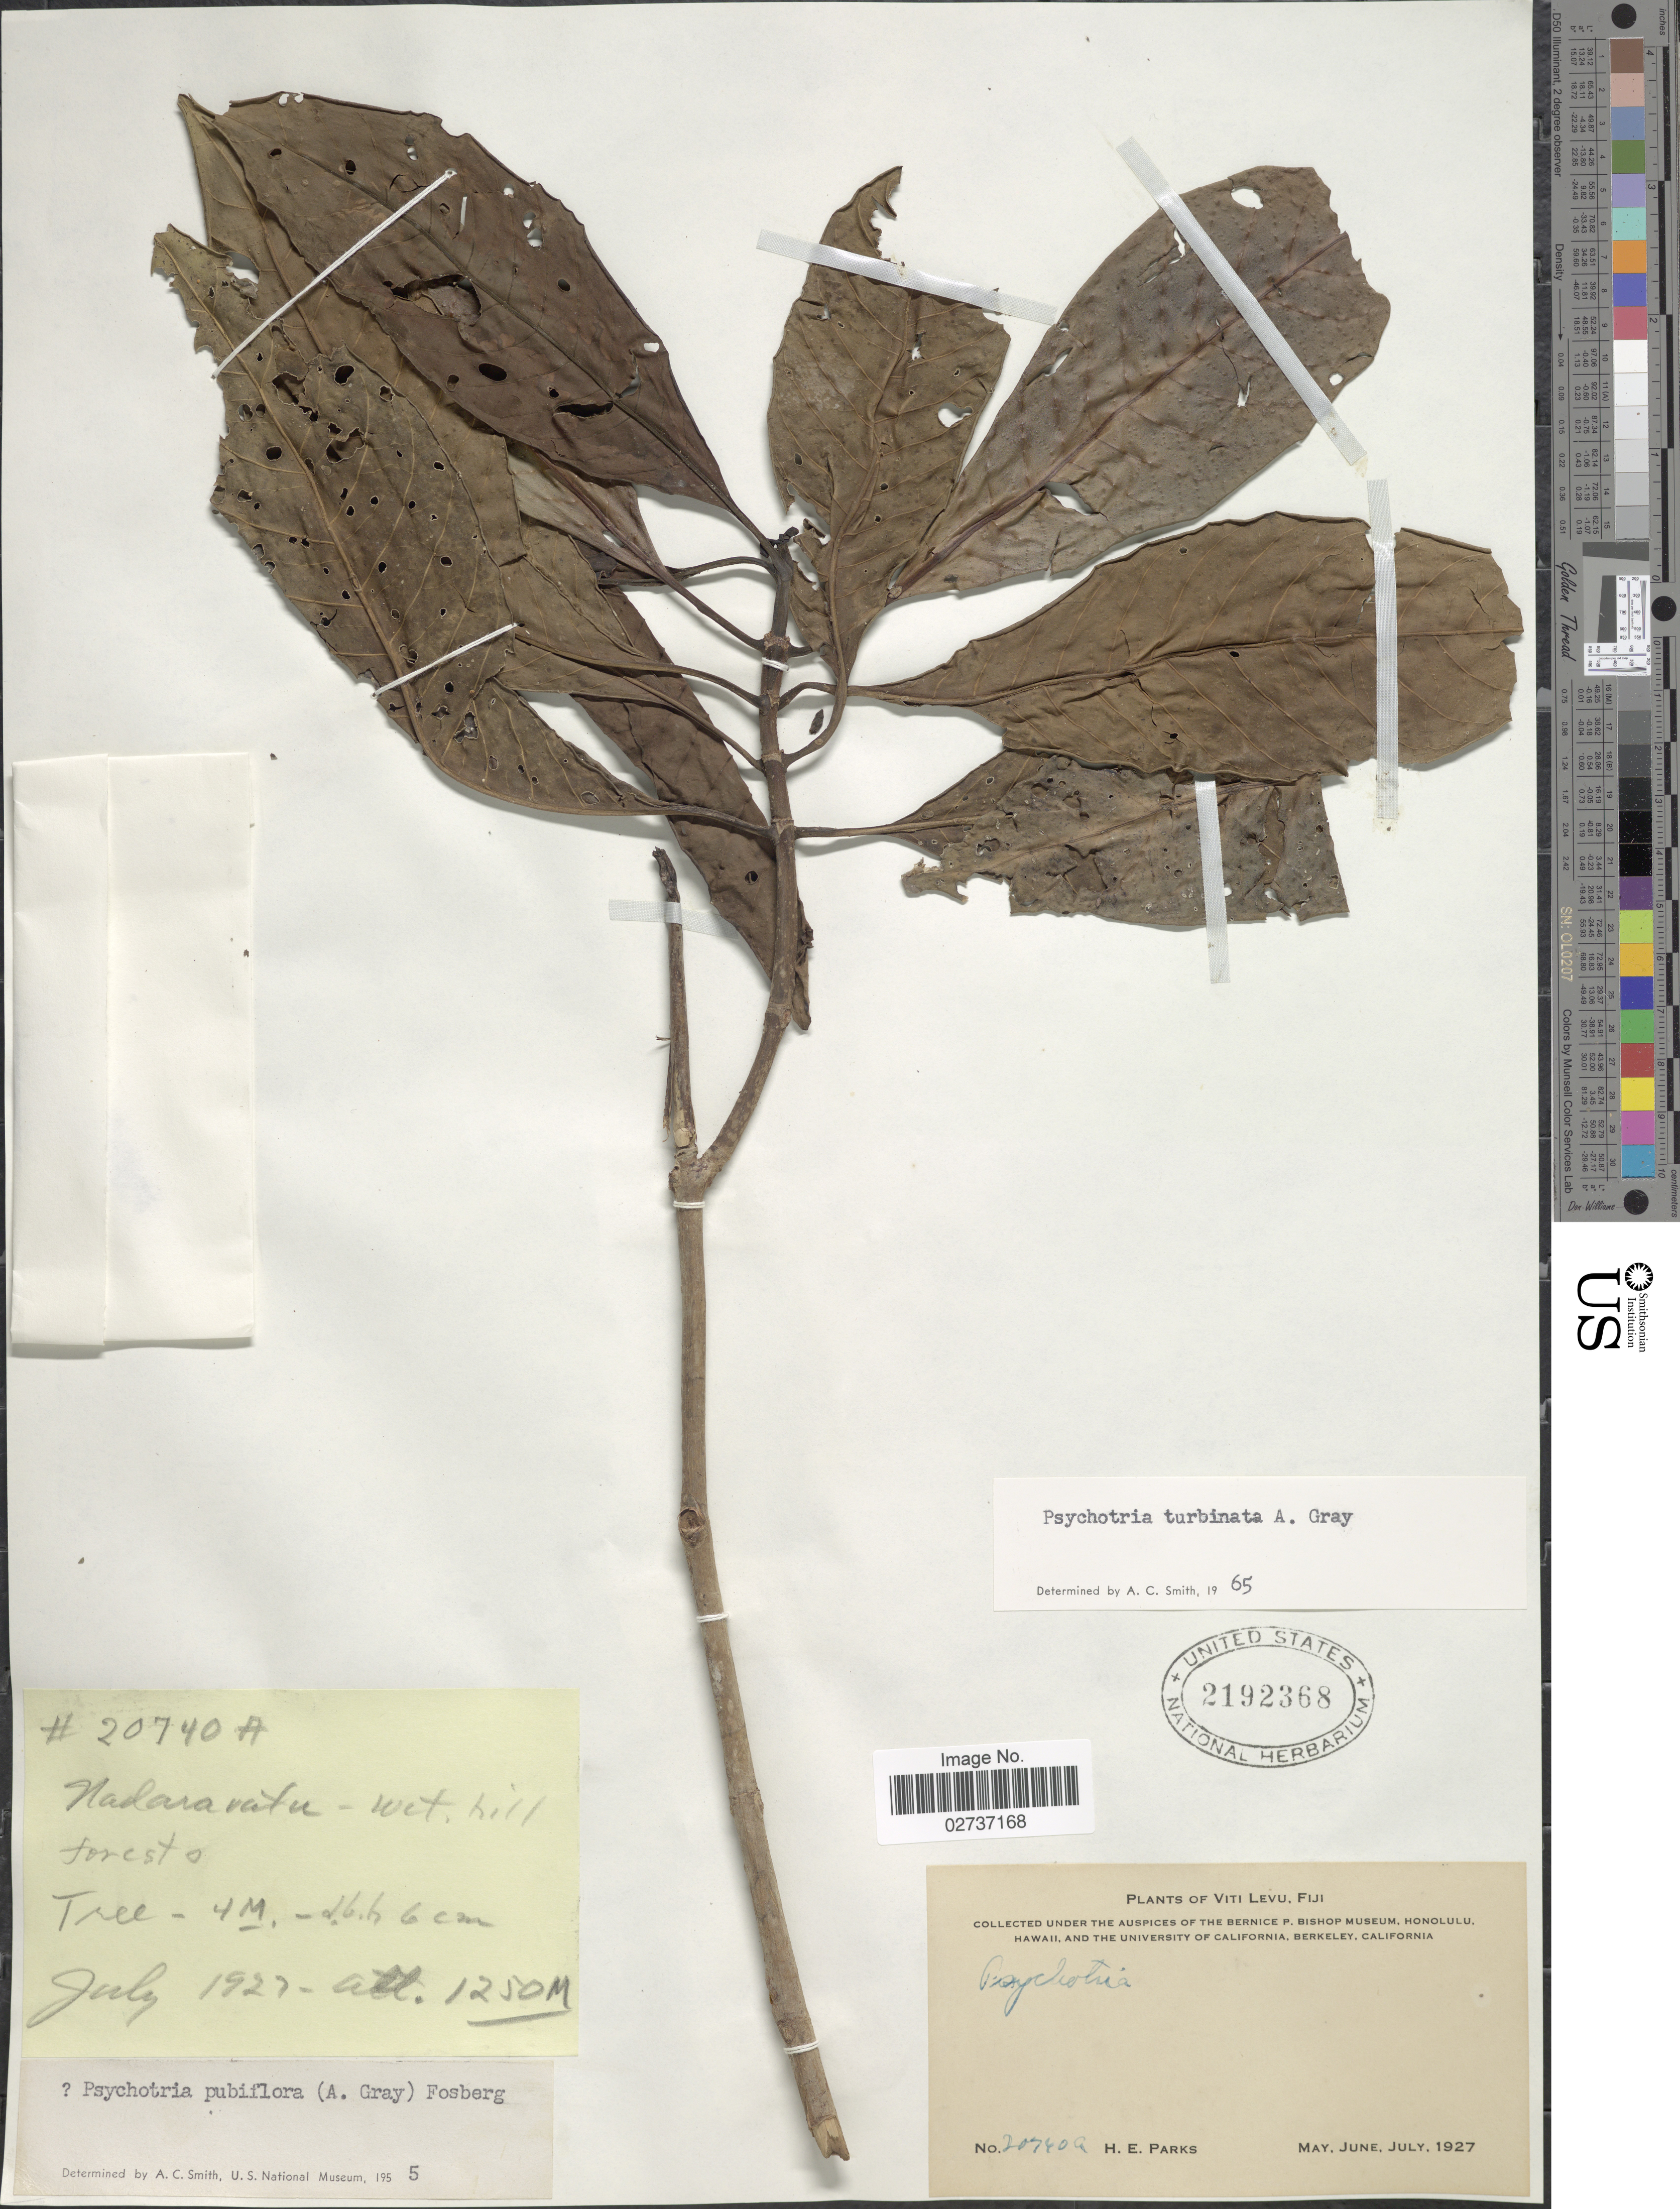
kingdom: Plantae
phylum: Tracheophyta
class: Magnoliopsida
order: Gentianales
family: Rubiaceae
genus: Psychotria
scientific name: Psychotria turbinata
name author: A. Gray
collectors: H. E. Parks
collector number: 20740A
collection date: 1927-07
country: Fiji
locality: Viti Levu, Nadarivatu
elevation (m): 1250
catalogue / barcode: US 2192368